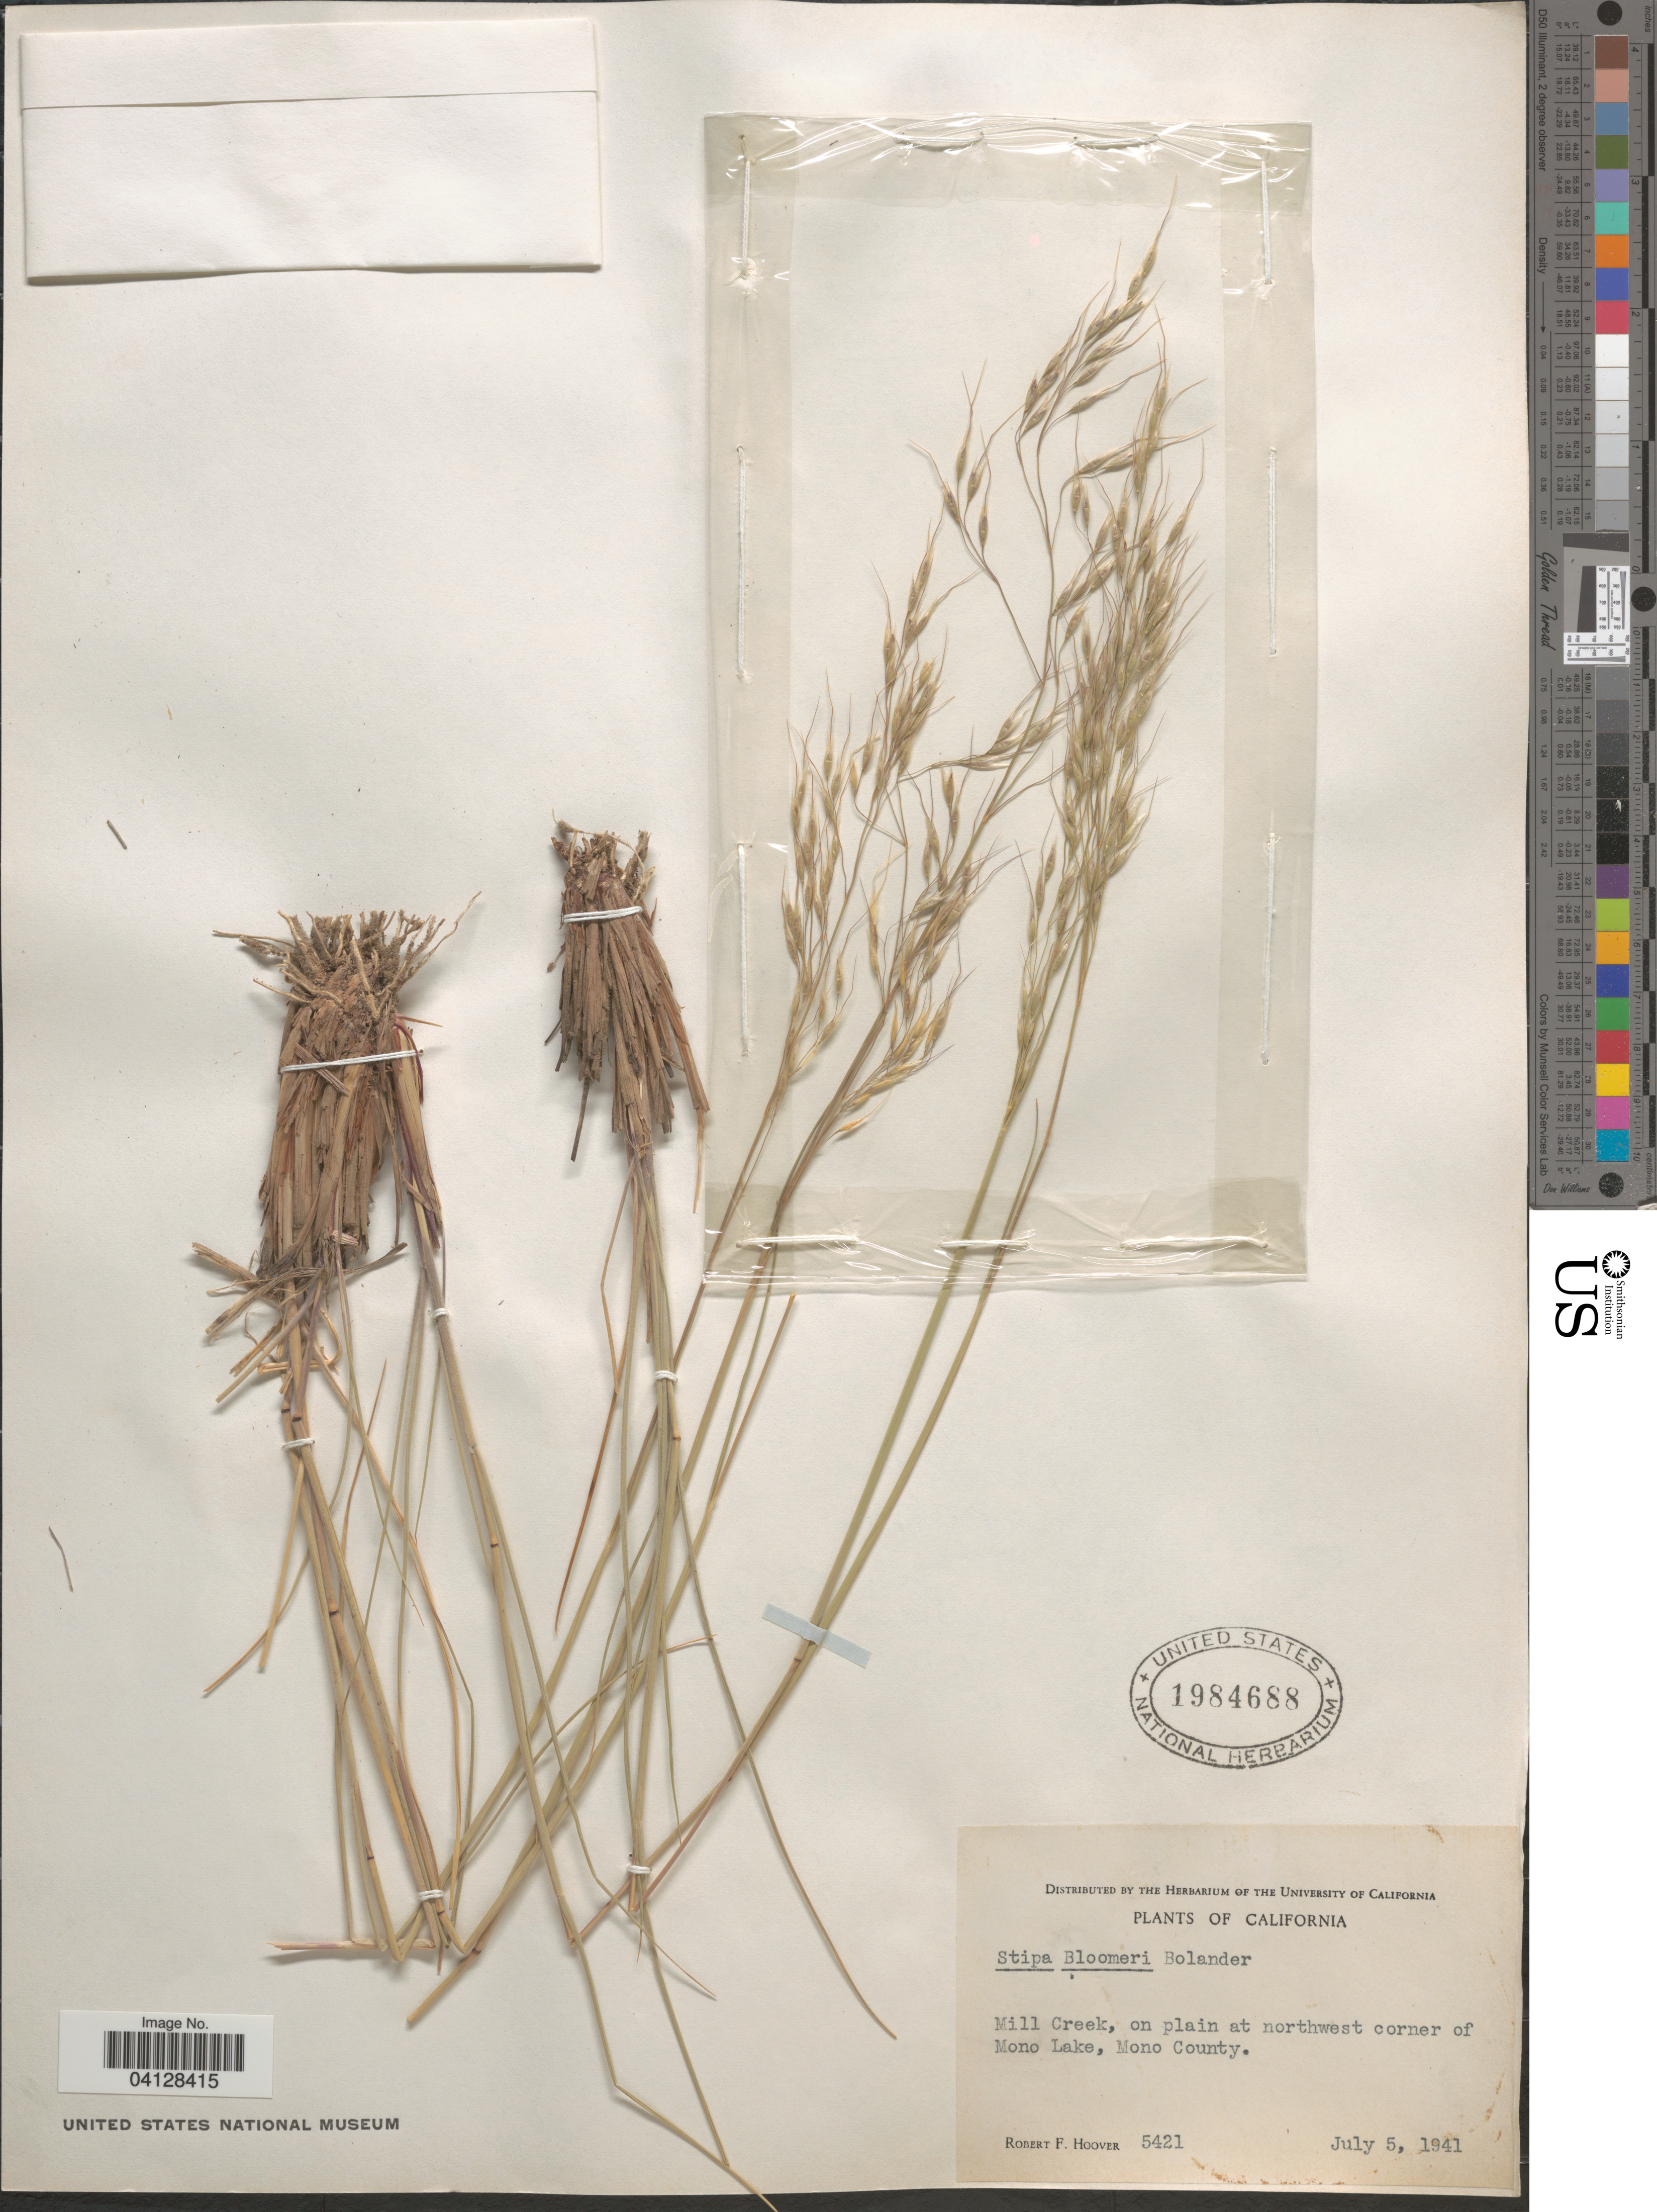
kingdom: Plantae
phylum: Tracheophyta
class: Liliopsida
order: Poales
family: Poaceae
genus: Stipa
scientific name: Stipa bloomeri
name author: Bol.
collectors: R. F. Hoover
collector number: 5421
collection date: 1941-07-05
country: United States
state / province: California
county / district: Mono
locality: Mill Creek, on plain at northwest corner of Mono Lake, Mono County.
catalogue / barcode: US 1984688